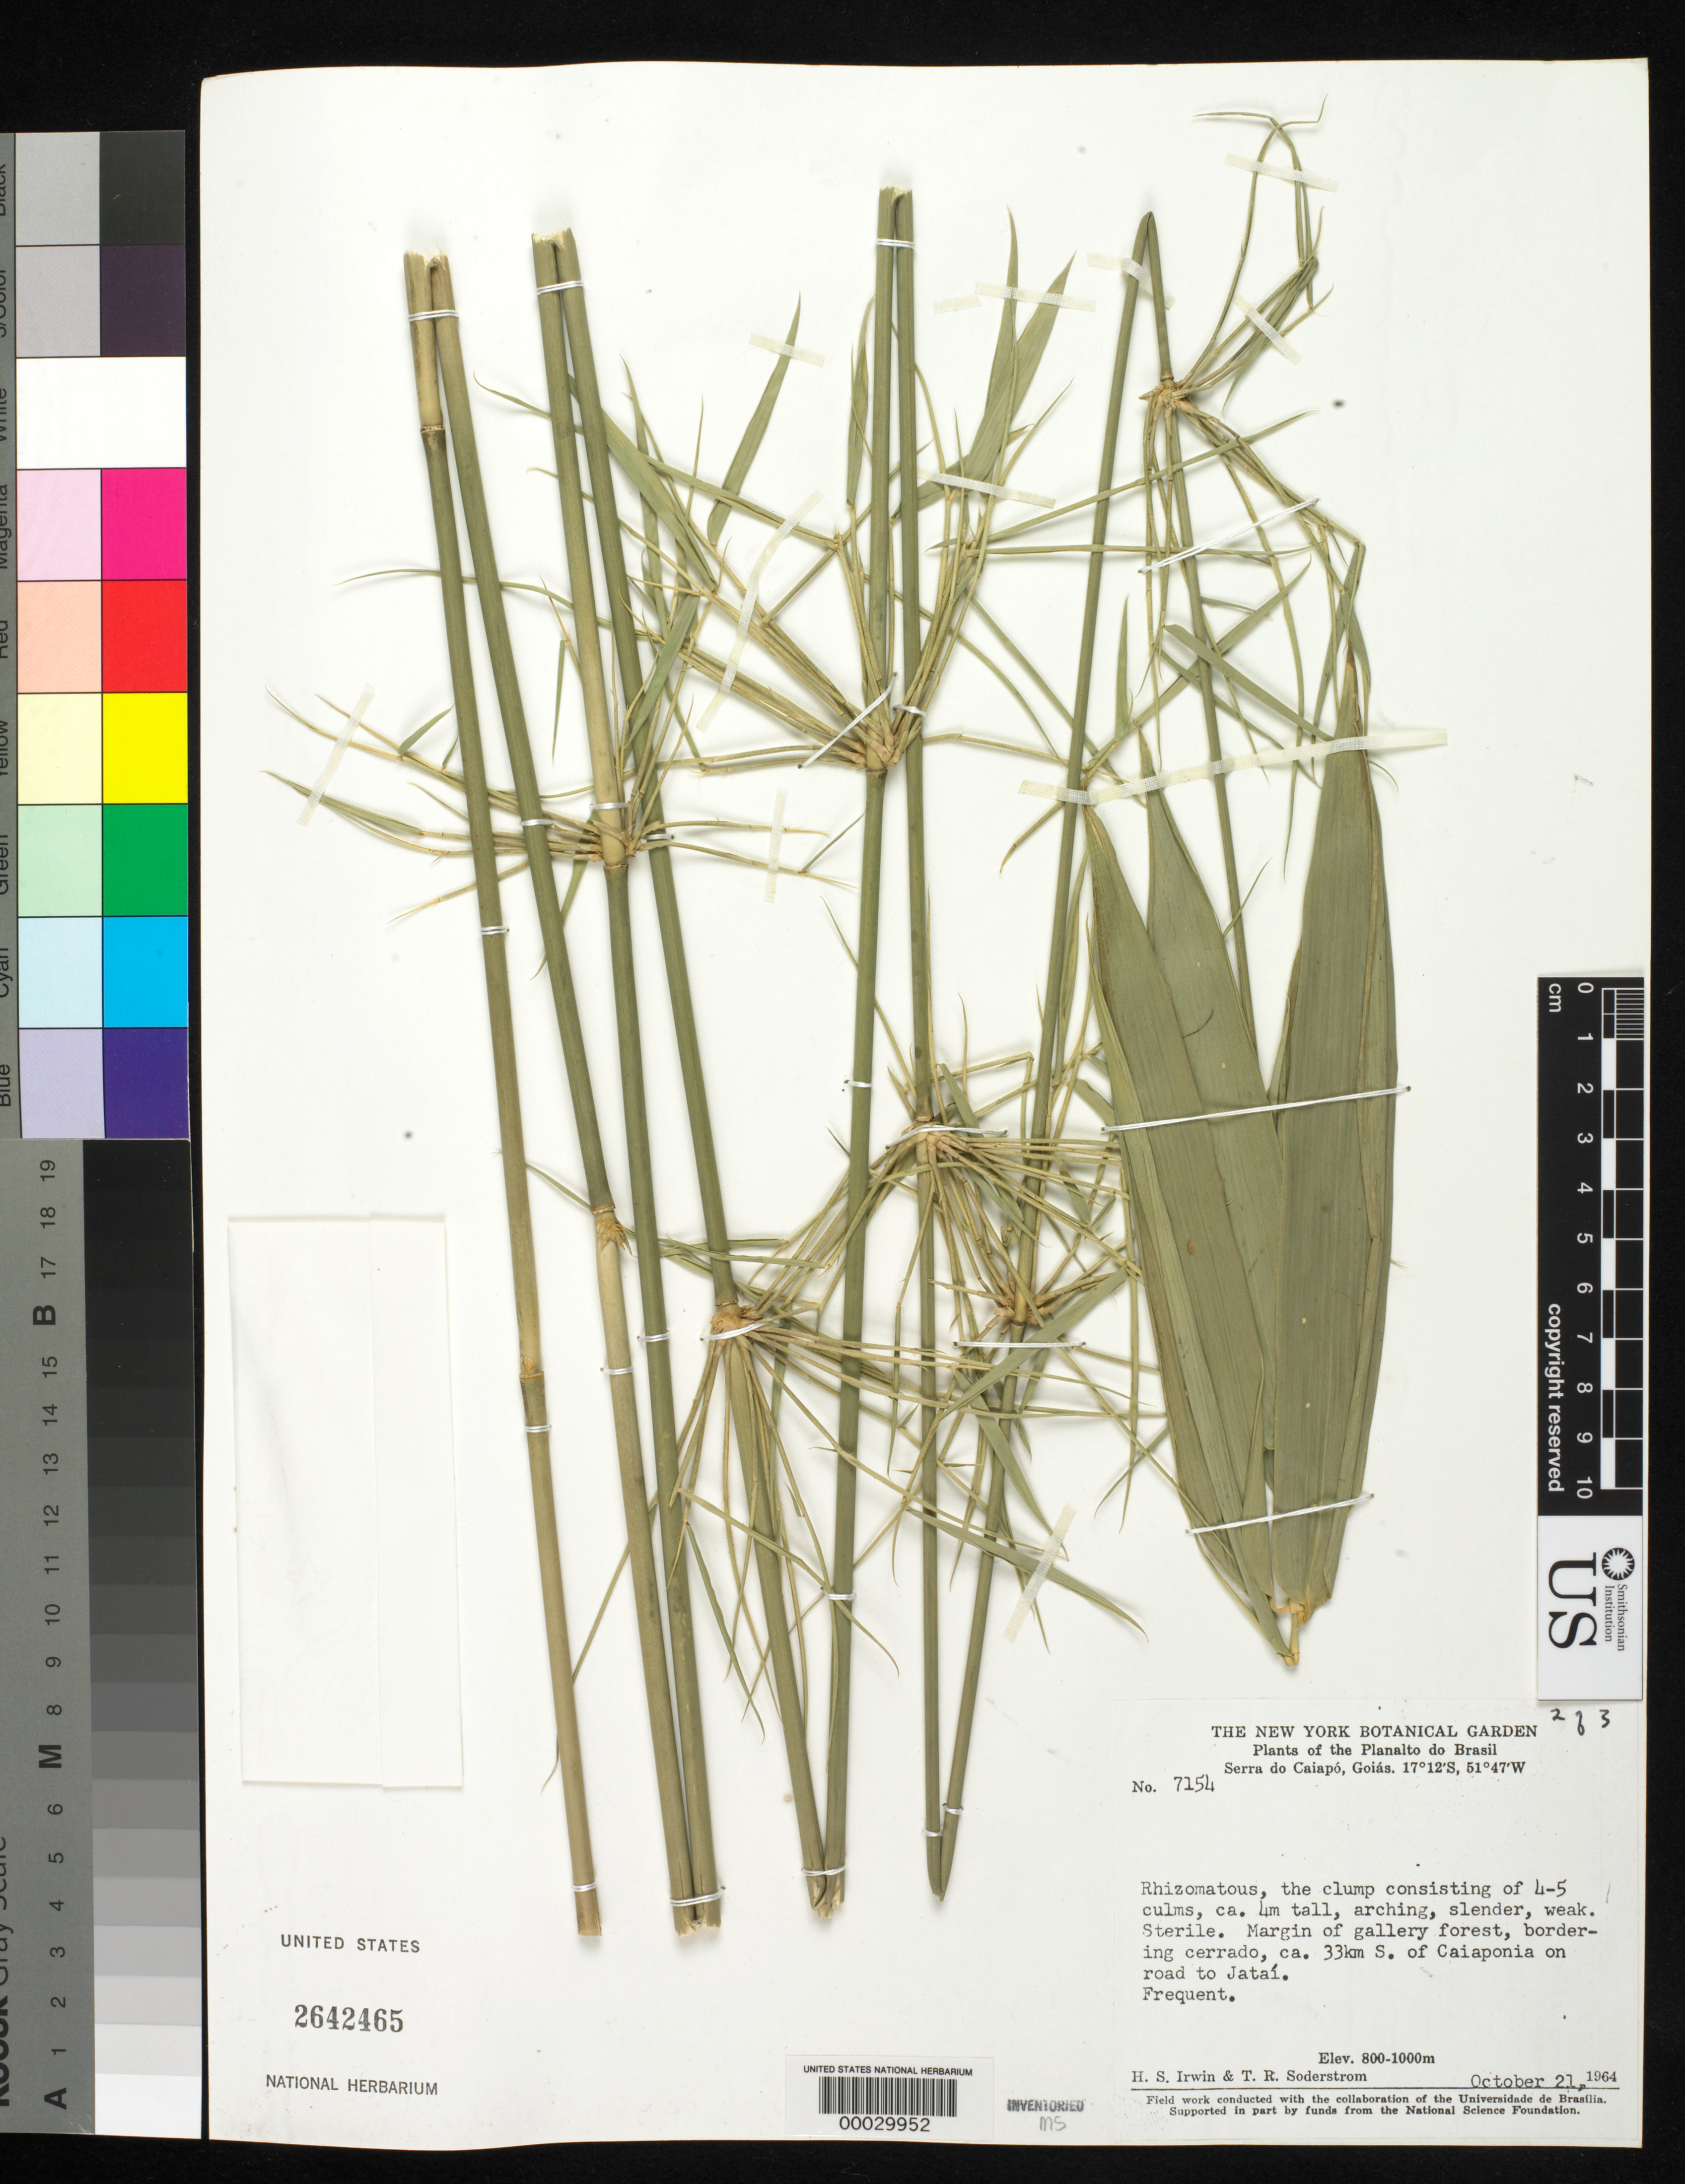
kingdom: Plantae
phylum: Tracheophyta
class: Liliopsida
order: Poales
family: Poaceae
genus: Actinocladum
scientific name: Actinocladum verticillatum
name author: (Nees) McClure ex Soderstr.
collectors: H. Irwin & T. R. Soderstrom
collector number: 7154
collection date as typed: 21 Oct 1964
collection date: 1964-10-21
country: Brazil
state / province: Goiás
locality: Serra do caiapo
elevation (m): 800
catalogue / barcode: US 2642465